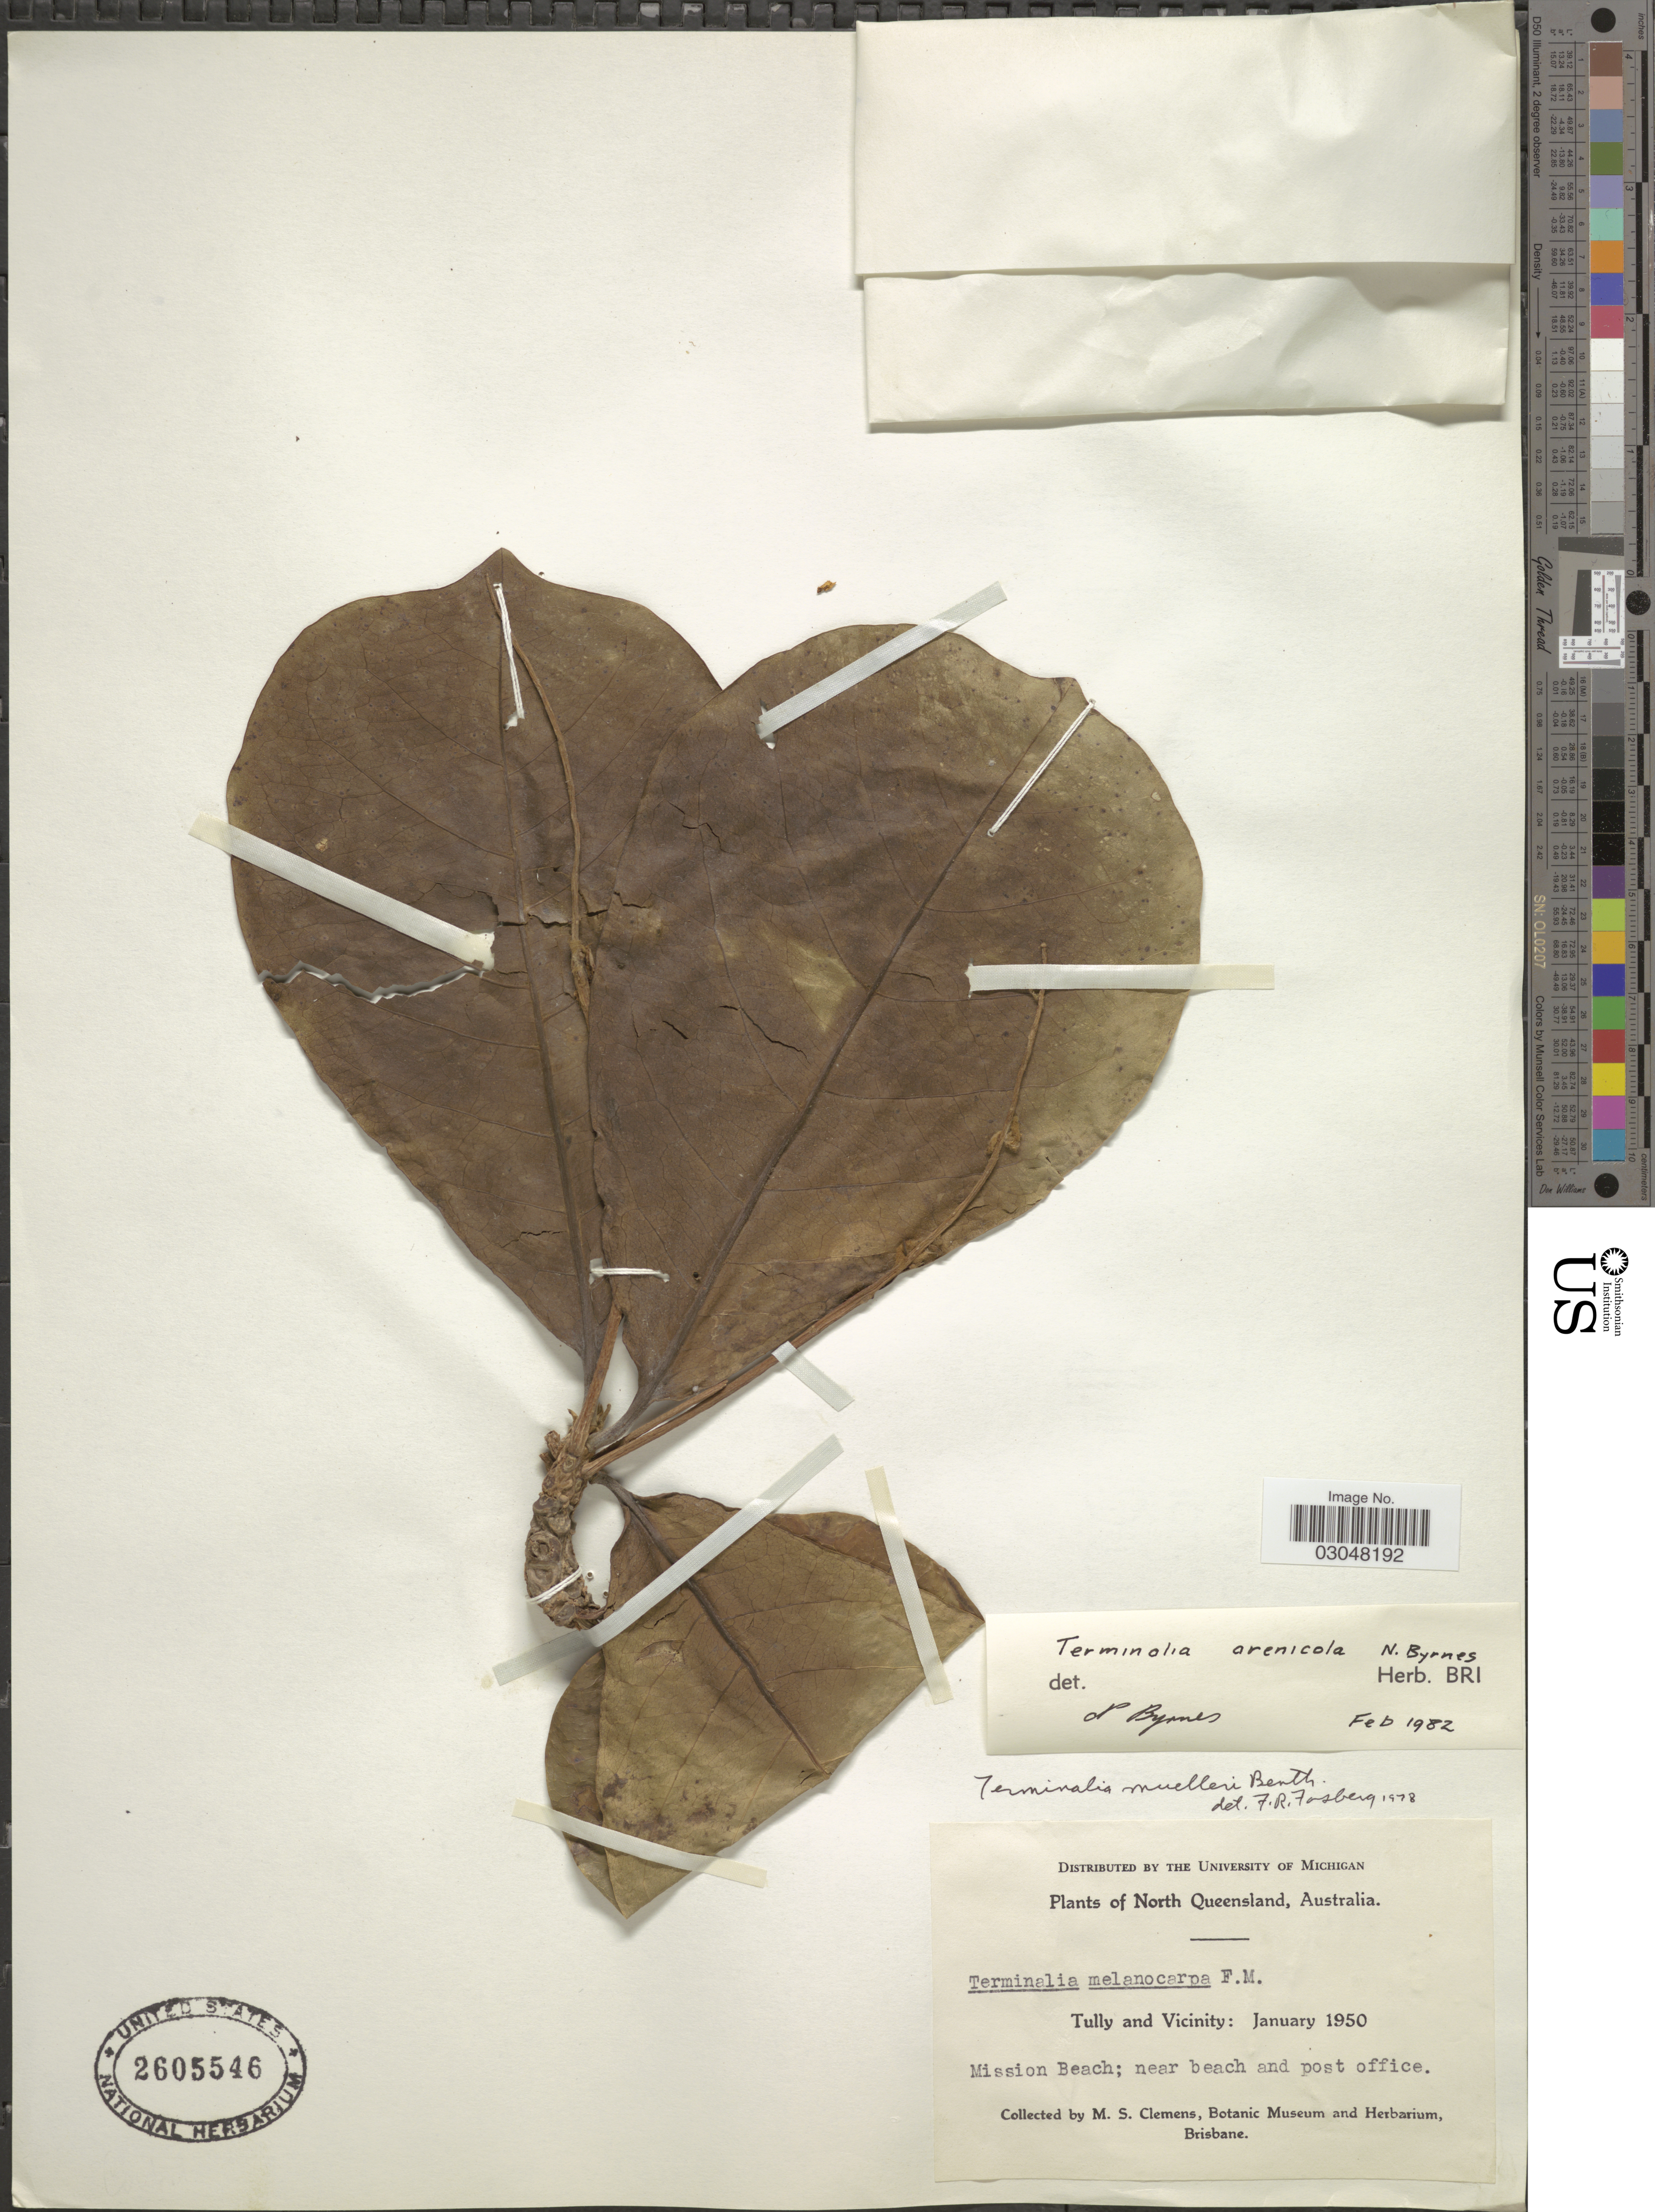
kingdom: Plantae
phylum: Tracheophyta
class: Magnoliopsida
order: Myrtales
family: Combretaceae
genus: Terminalia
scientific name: Terminalia arenicola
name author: Byrnes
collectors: M. S. Clemens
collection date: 1950-01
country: Australia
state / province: Queensland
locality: North Queensland. Tully and Vicinity. Mission Beach.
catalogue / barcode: US 2605546